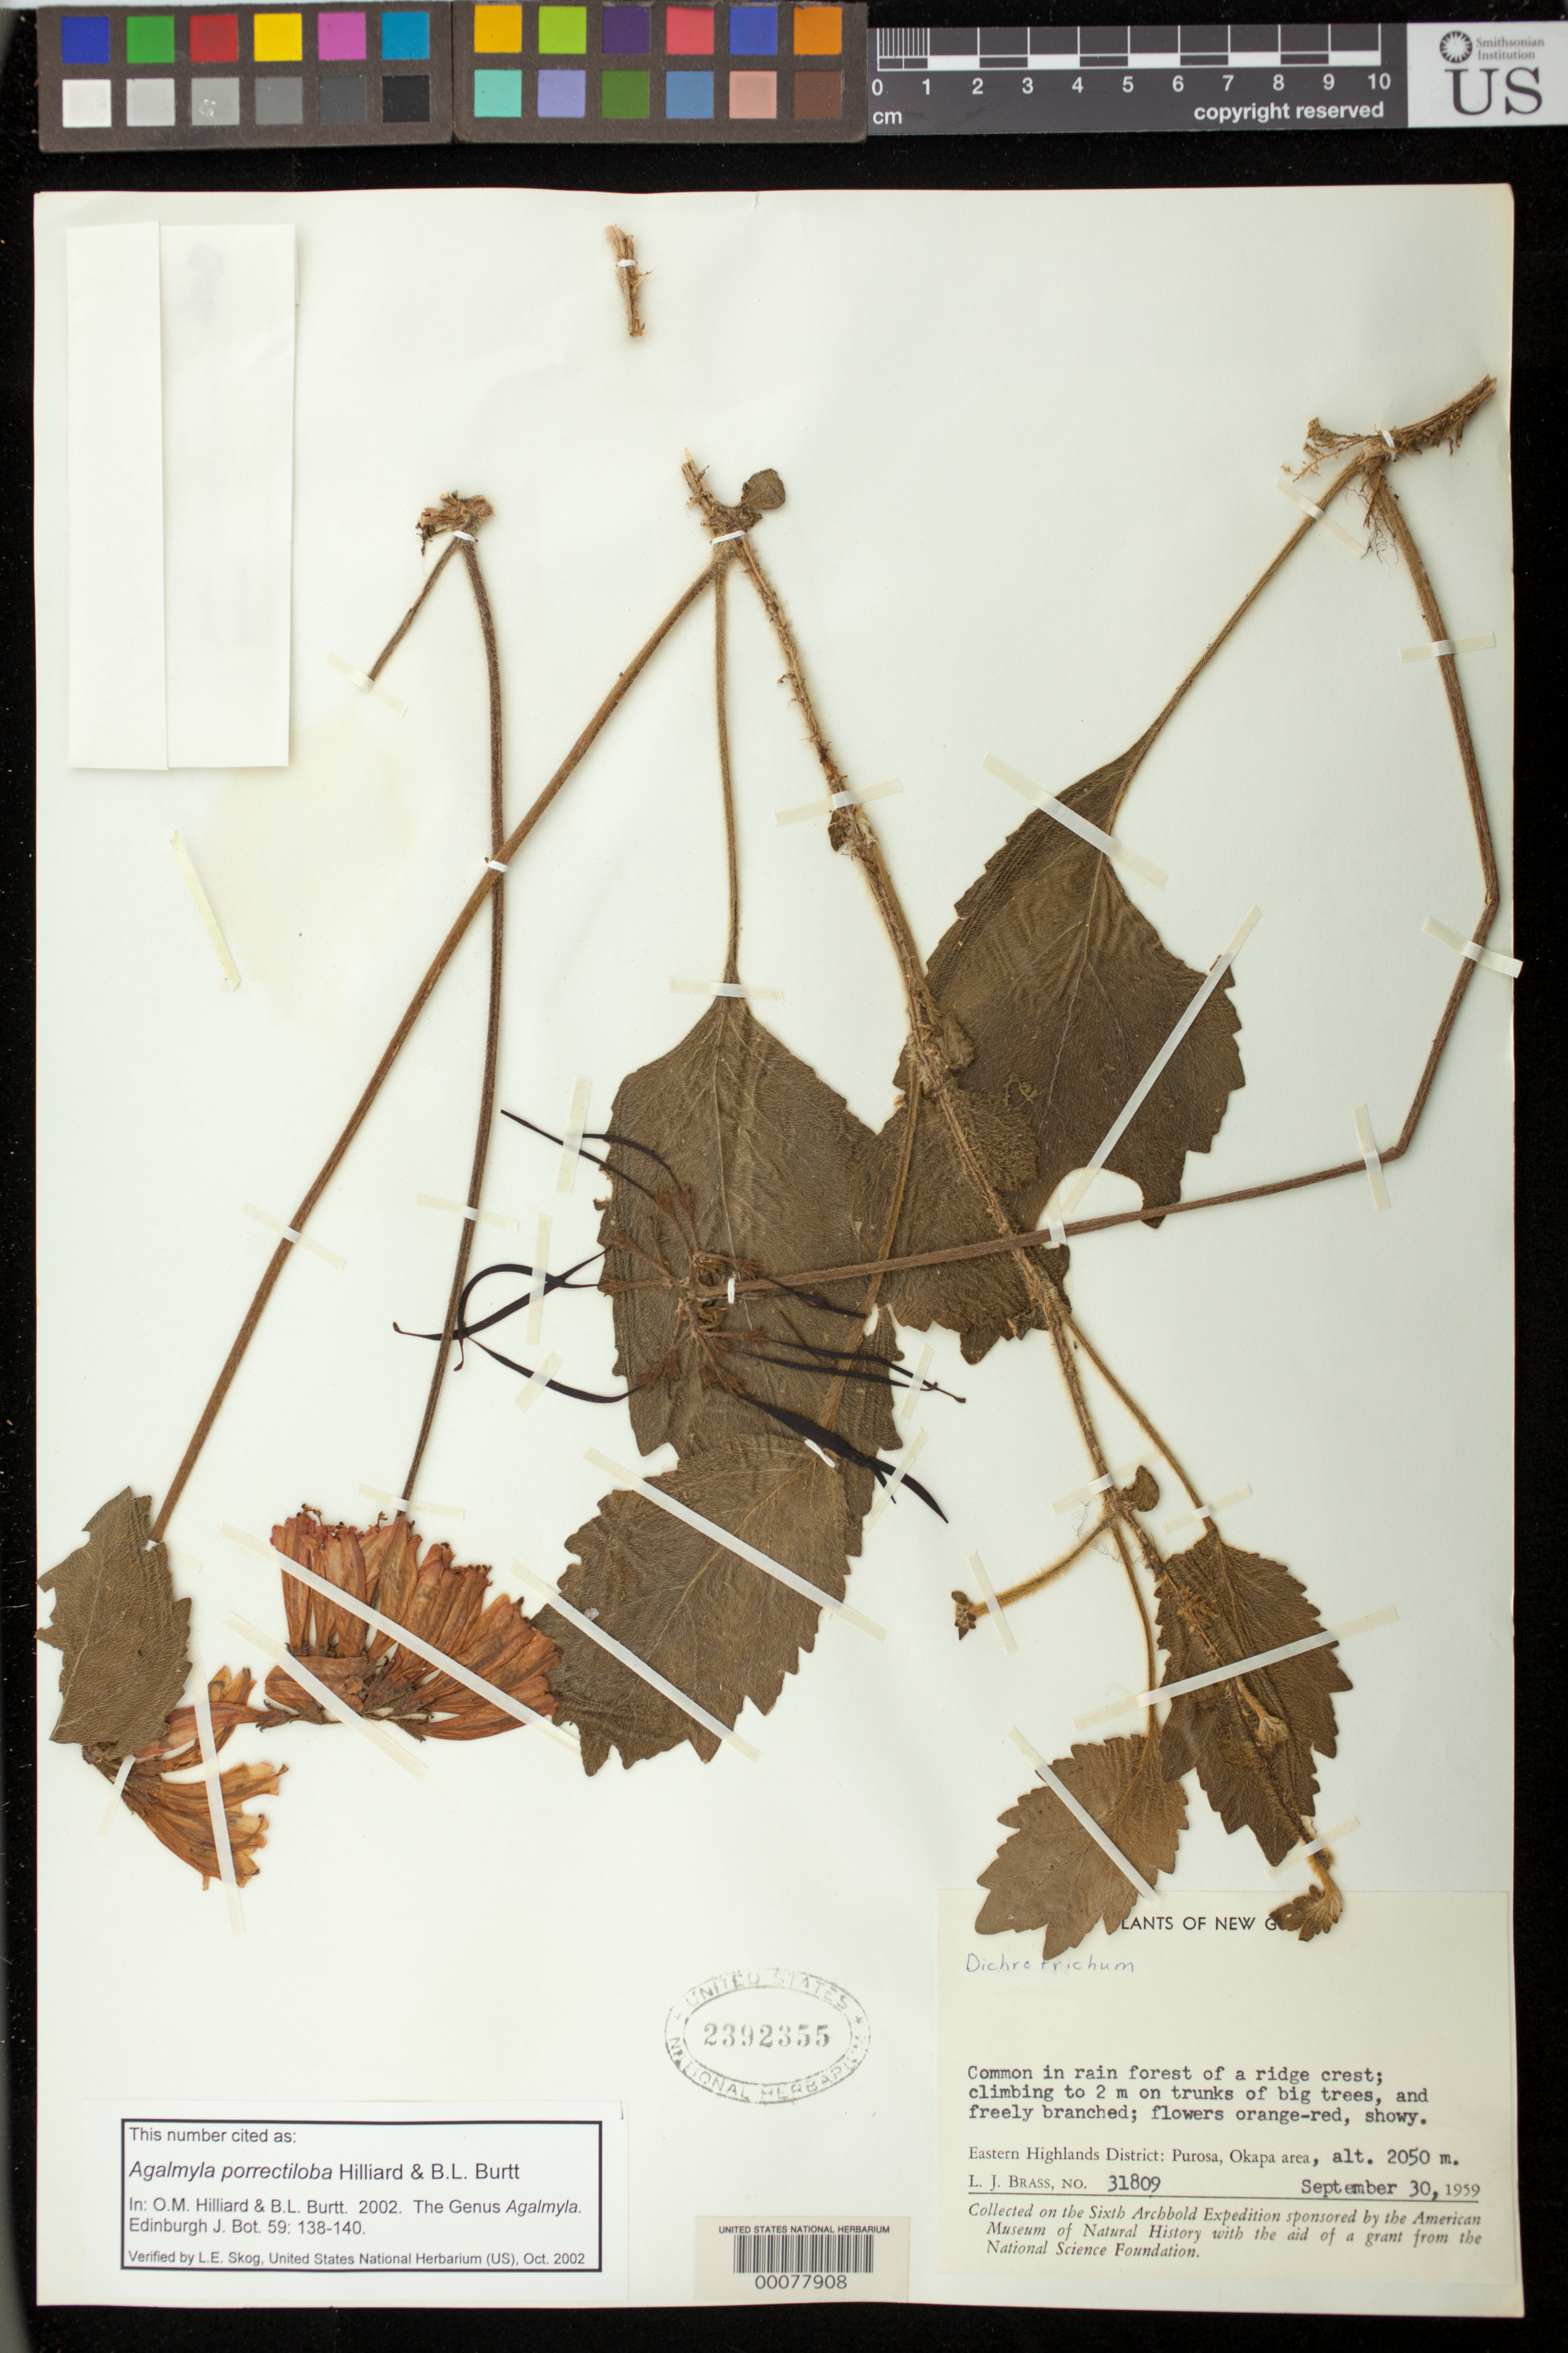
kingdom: Plantae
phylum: Tracheophyta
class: Magnoliopsida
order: Lamiales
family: Gesneriaceae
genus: Agalmyla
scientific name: Agalmyla porrectiloba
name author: Hilliard & B.L. Burtt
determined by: Hilliard, O. M.; Burtt, B. L.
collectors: L. J. Brass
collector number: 31809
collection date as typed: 30 Sep 1959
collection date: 1959-09-30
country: Papua New Guinea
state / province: Eastern Highlands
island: New Guinea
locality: Eastern Highlands District: Purosa, Okapa area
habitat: Common in rain forest of a ridge crest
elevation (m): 2050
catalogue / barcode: US 2392355